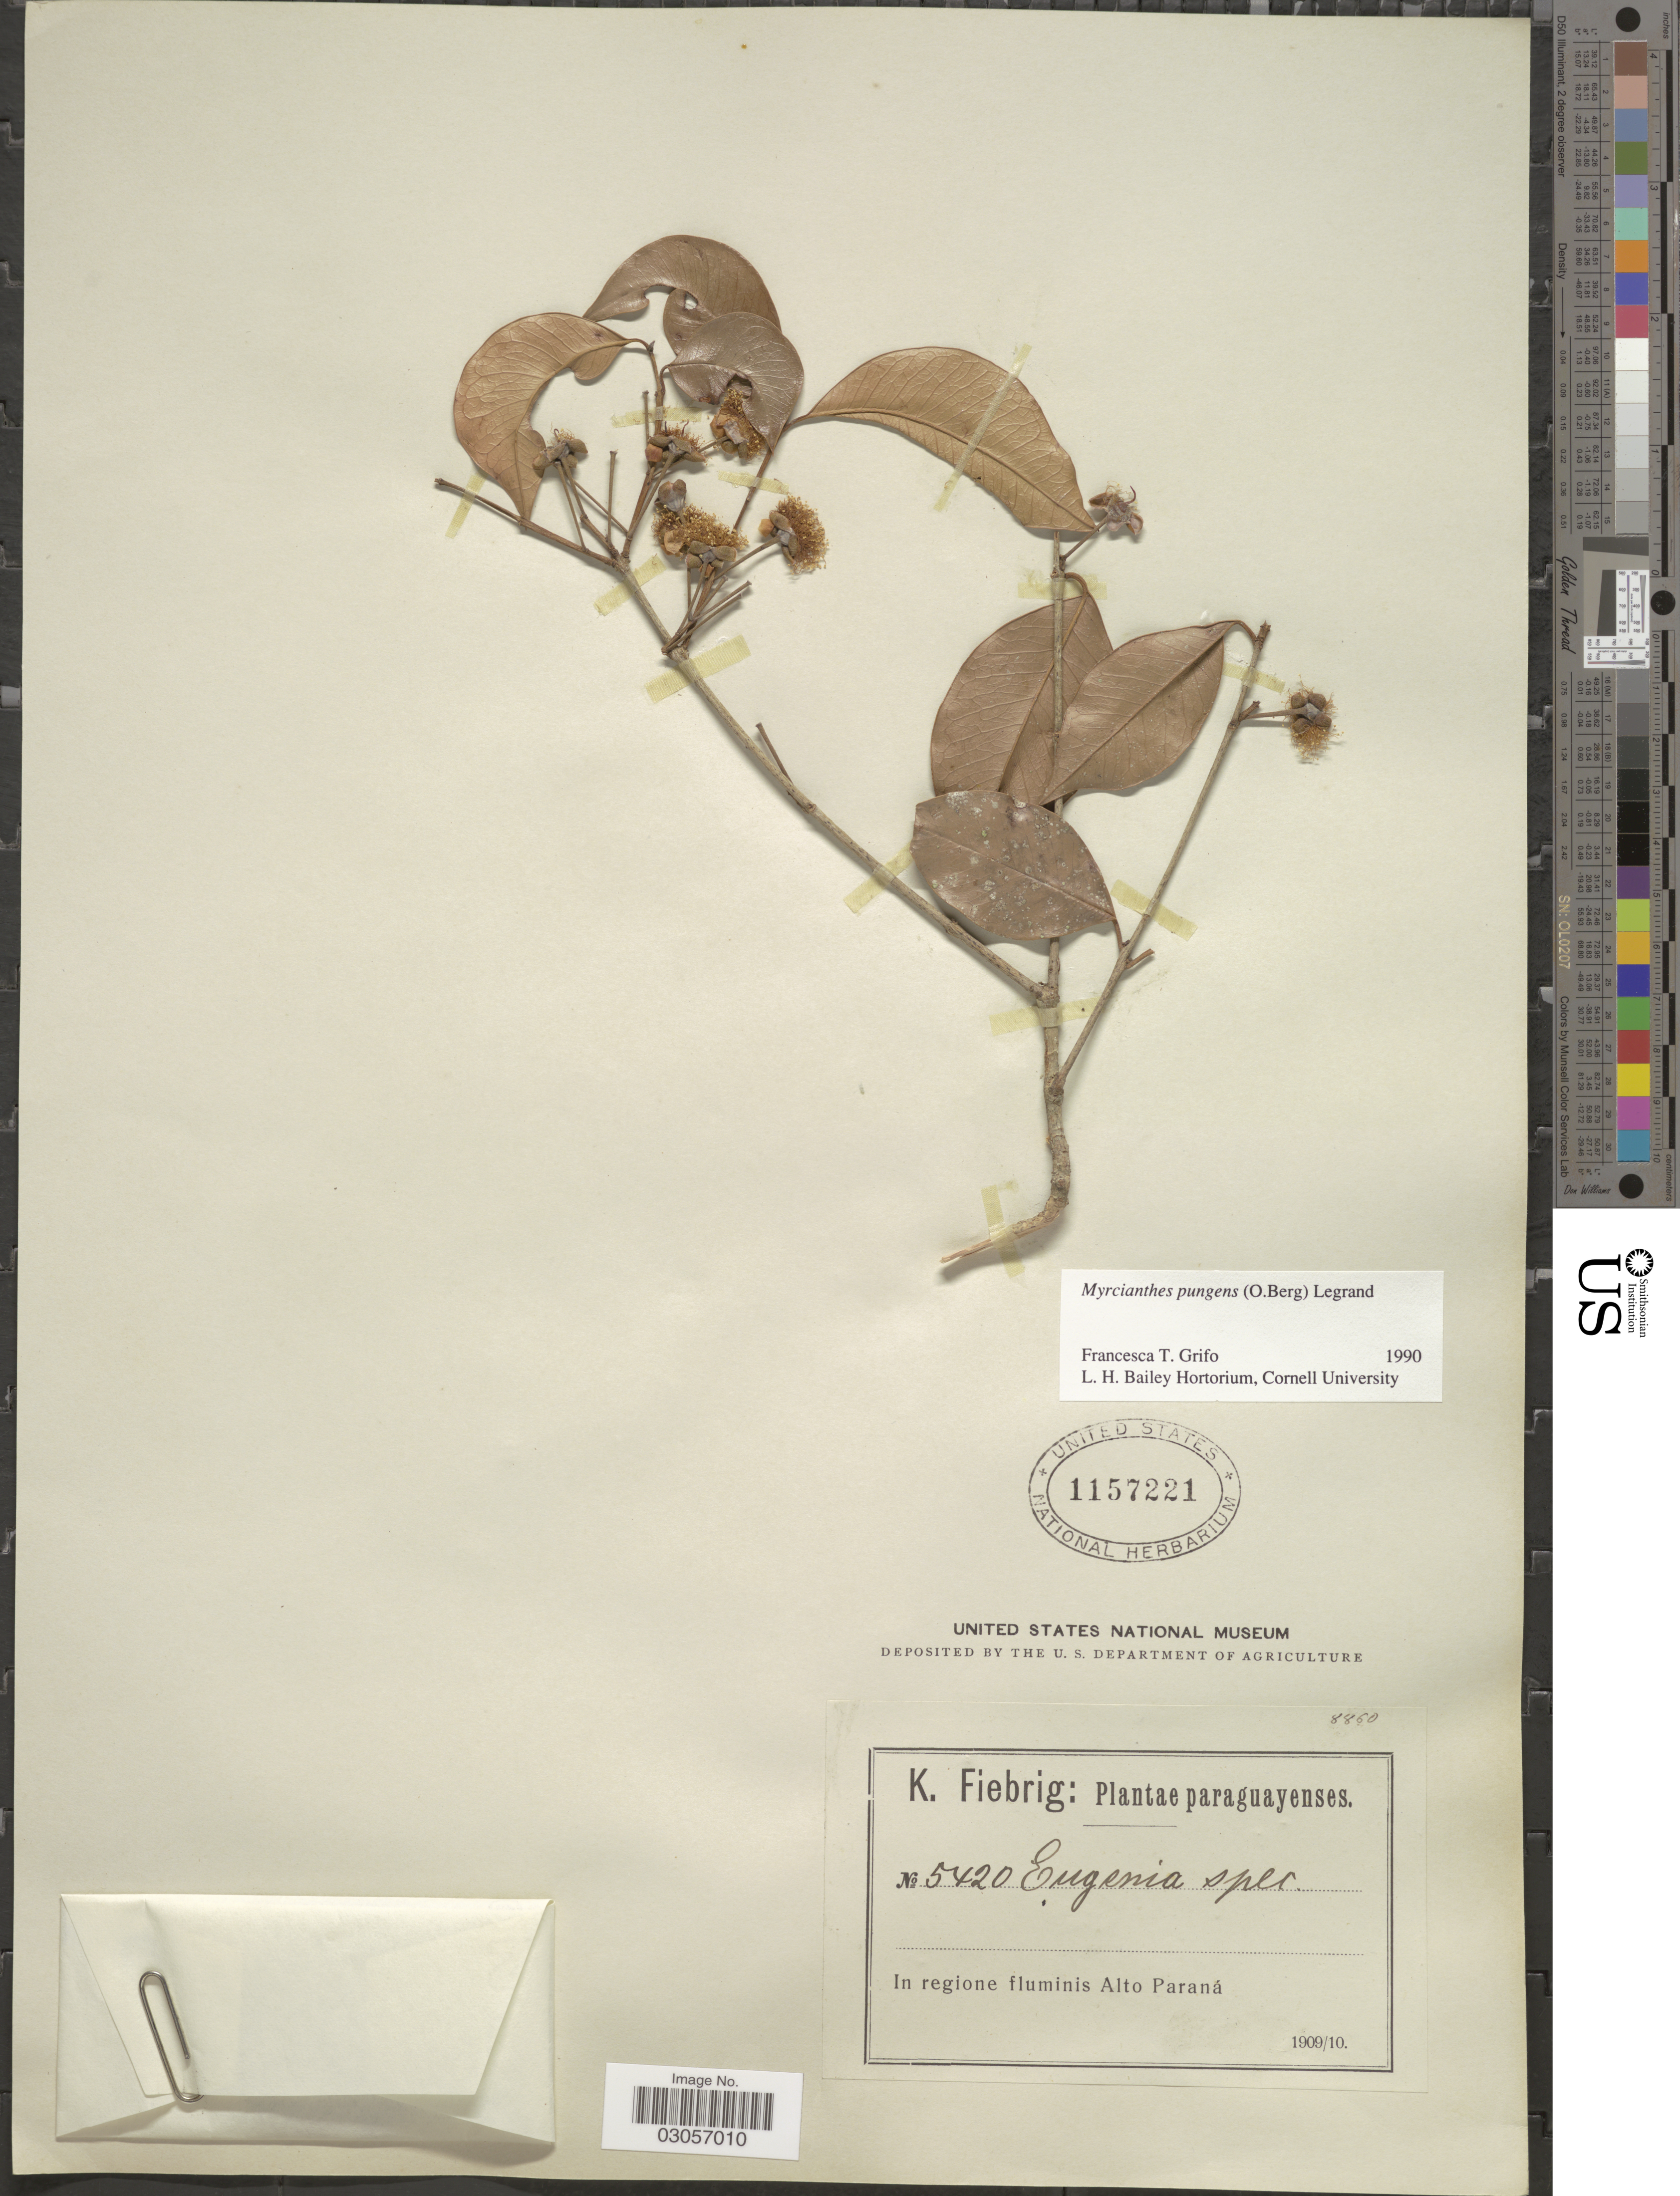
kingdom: Plantae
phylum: Tracheophyta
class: Magnoliopsida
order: Myrtales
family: Myrtaceae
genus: Myrcianthes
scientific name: Myrcianthes pungens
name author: (O. Berg) D. Legrand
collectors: K. Fiebrig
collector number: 5420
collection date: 1909/1910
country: Paraguay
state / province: Alto Parana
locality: In regione fluminis Alto Paraná.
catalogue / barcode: US 1157221